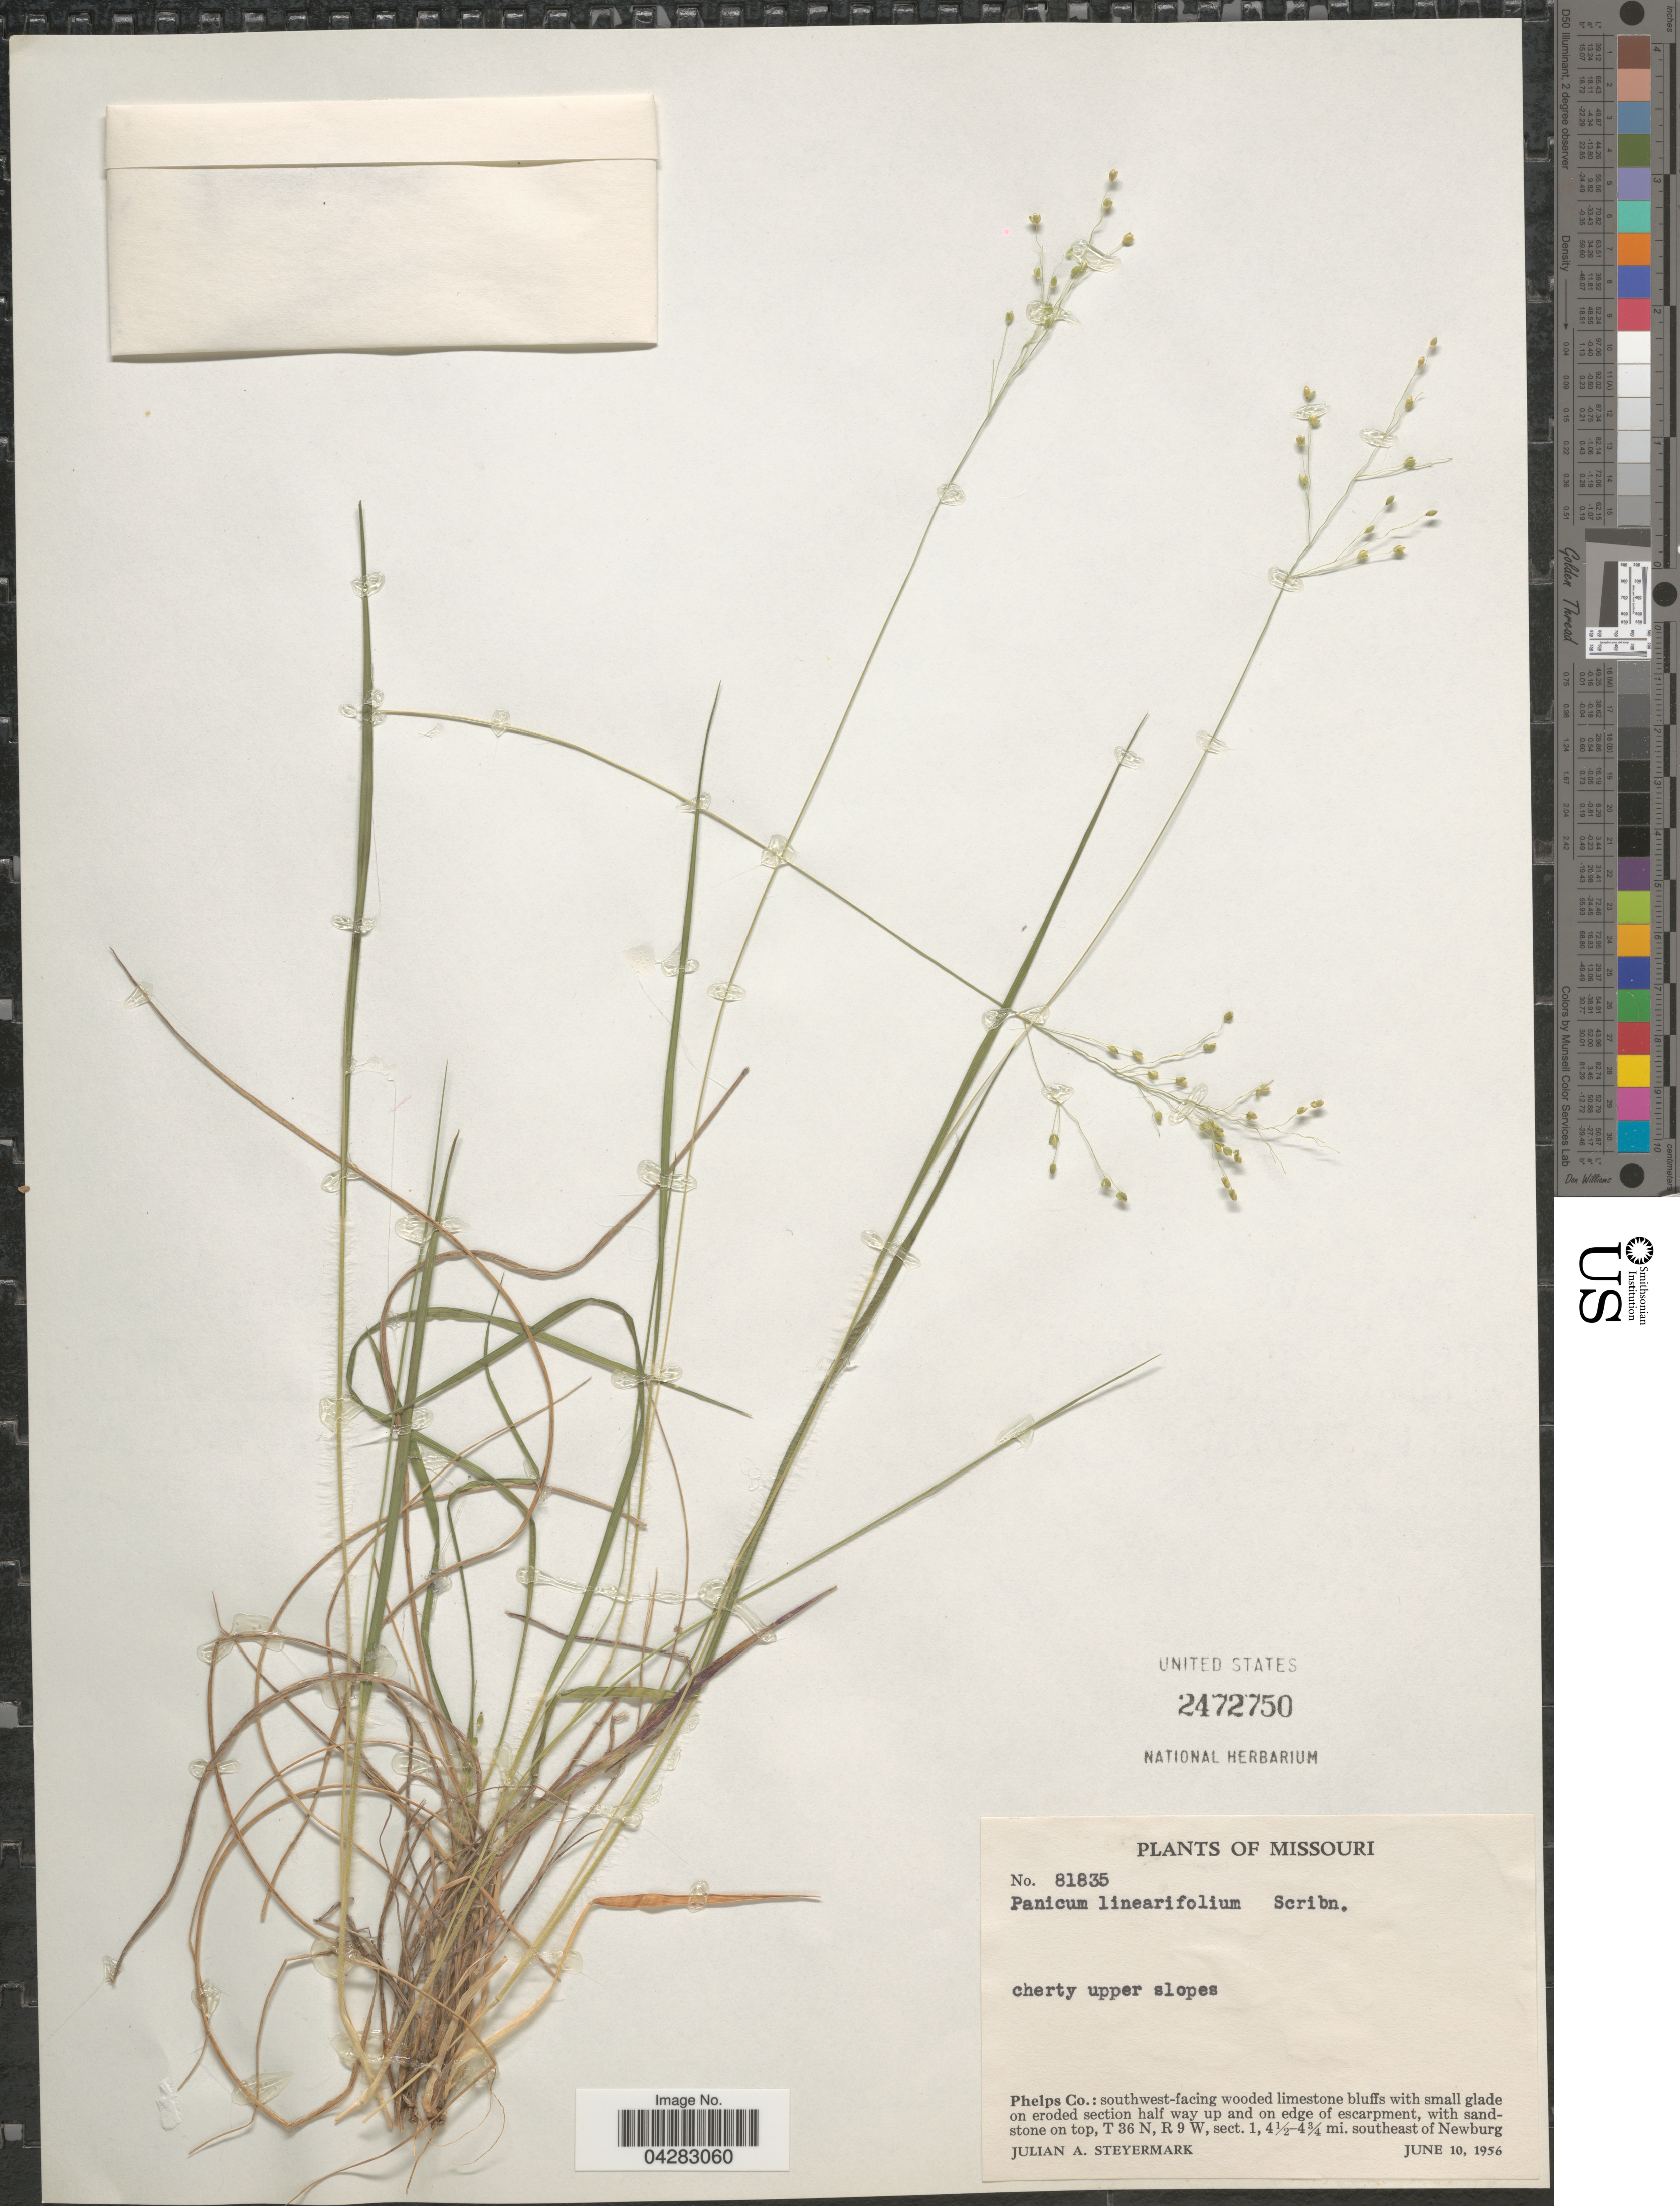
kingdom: Plantae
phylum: Tracheophyta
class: Liliopsida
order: Poales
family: Poaceae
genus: Dichanthelium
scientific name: Dichanthelium linearifolium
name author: (Scribn.) Gould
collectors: J. Steyermark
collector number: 81835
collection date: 1956-06-10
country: United States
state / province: Missouri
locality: Chery upper slopes. Phelps Co.: southwest-facing wooded limestone bluffs with small glade on eroded section half way up and on edge of escarpment, with sandstone on top, T 36 N, R 9 W, sect. 1, 4½-4¾ mi. southeast of Newburg.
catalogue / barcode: US 2472750